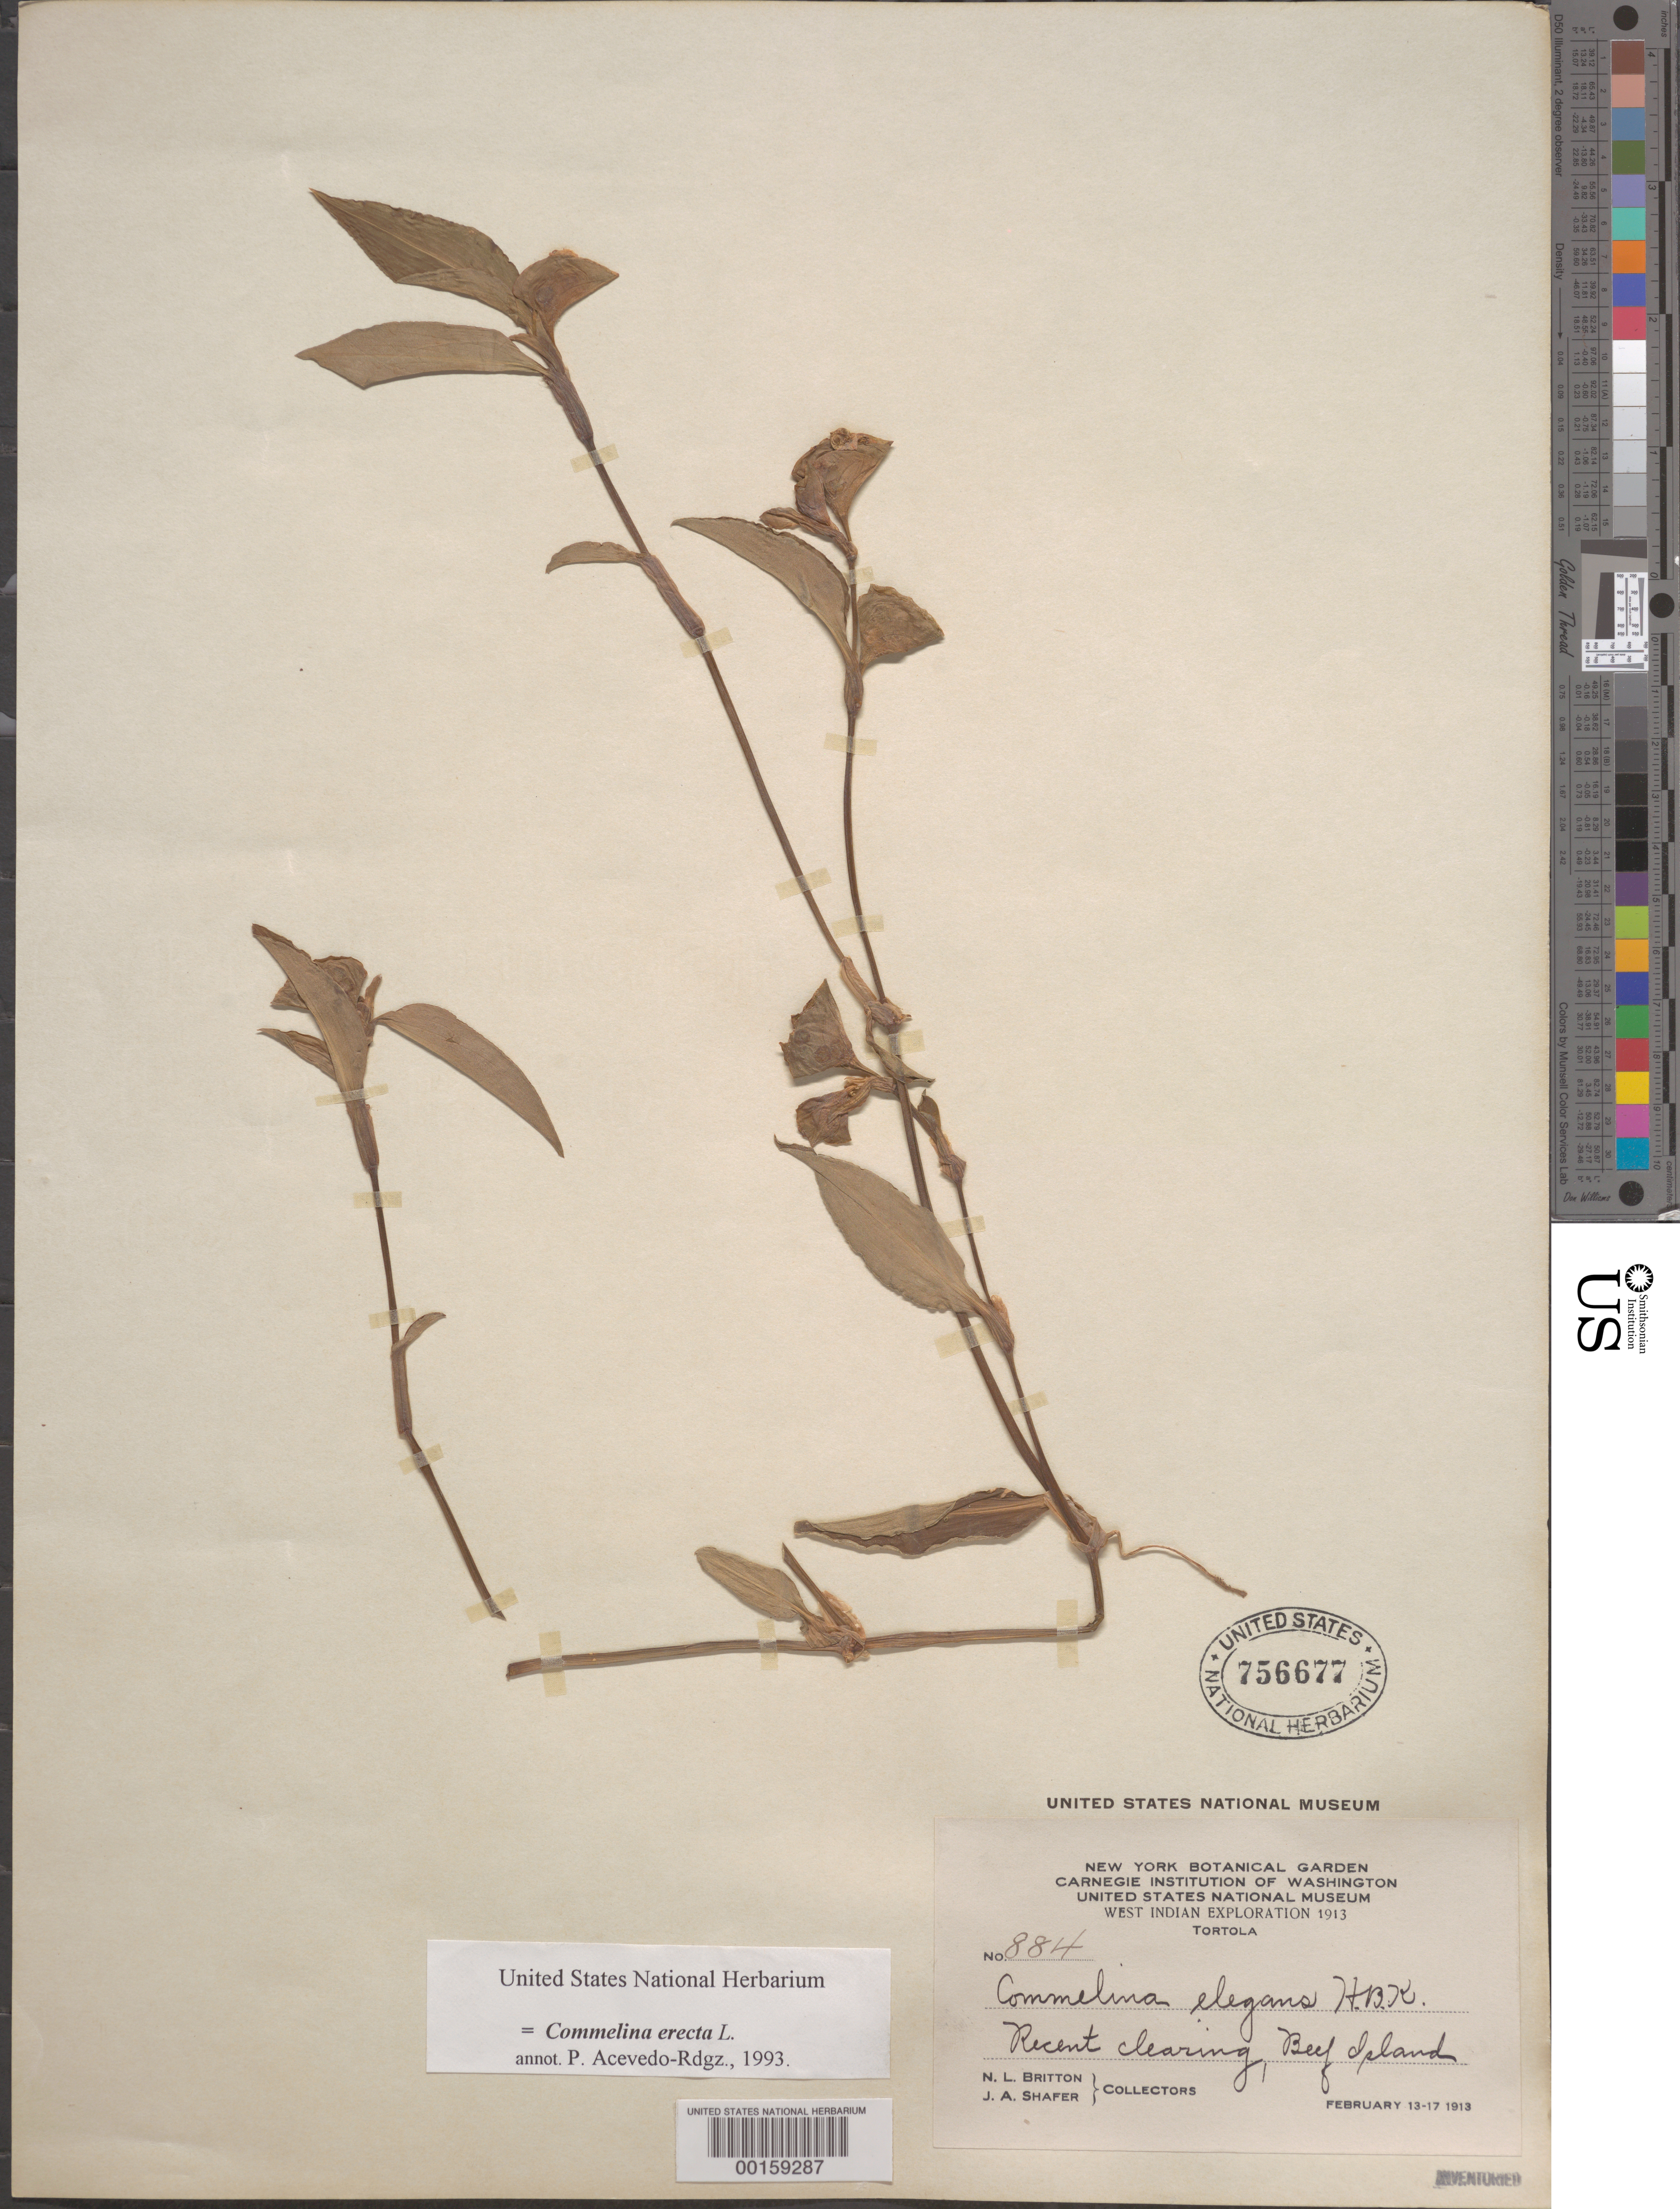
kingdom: Plantae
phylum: Tracheophyta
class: Liliopsida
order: Commelinales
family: Commelinaceae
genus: Commelina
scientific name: Commelina erecta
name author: L.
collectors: N. Britton & J. A. Shafer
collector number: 884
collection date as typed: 13 Feb 1913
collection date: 1913-02-13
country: British Virgin Islands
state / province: Tortola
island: Tortola Island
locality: Beef island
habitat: Recent clearing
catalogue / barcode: US 756677